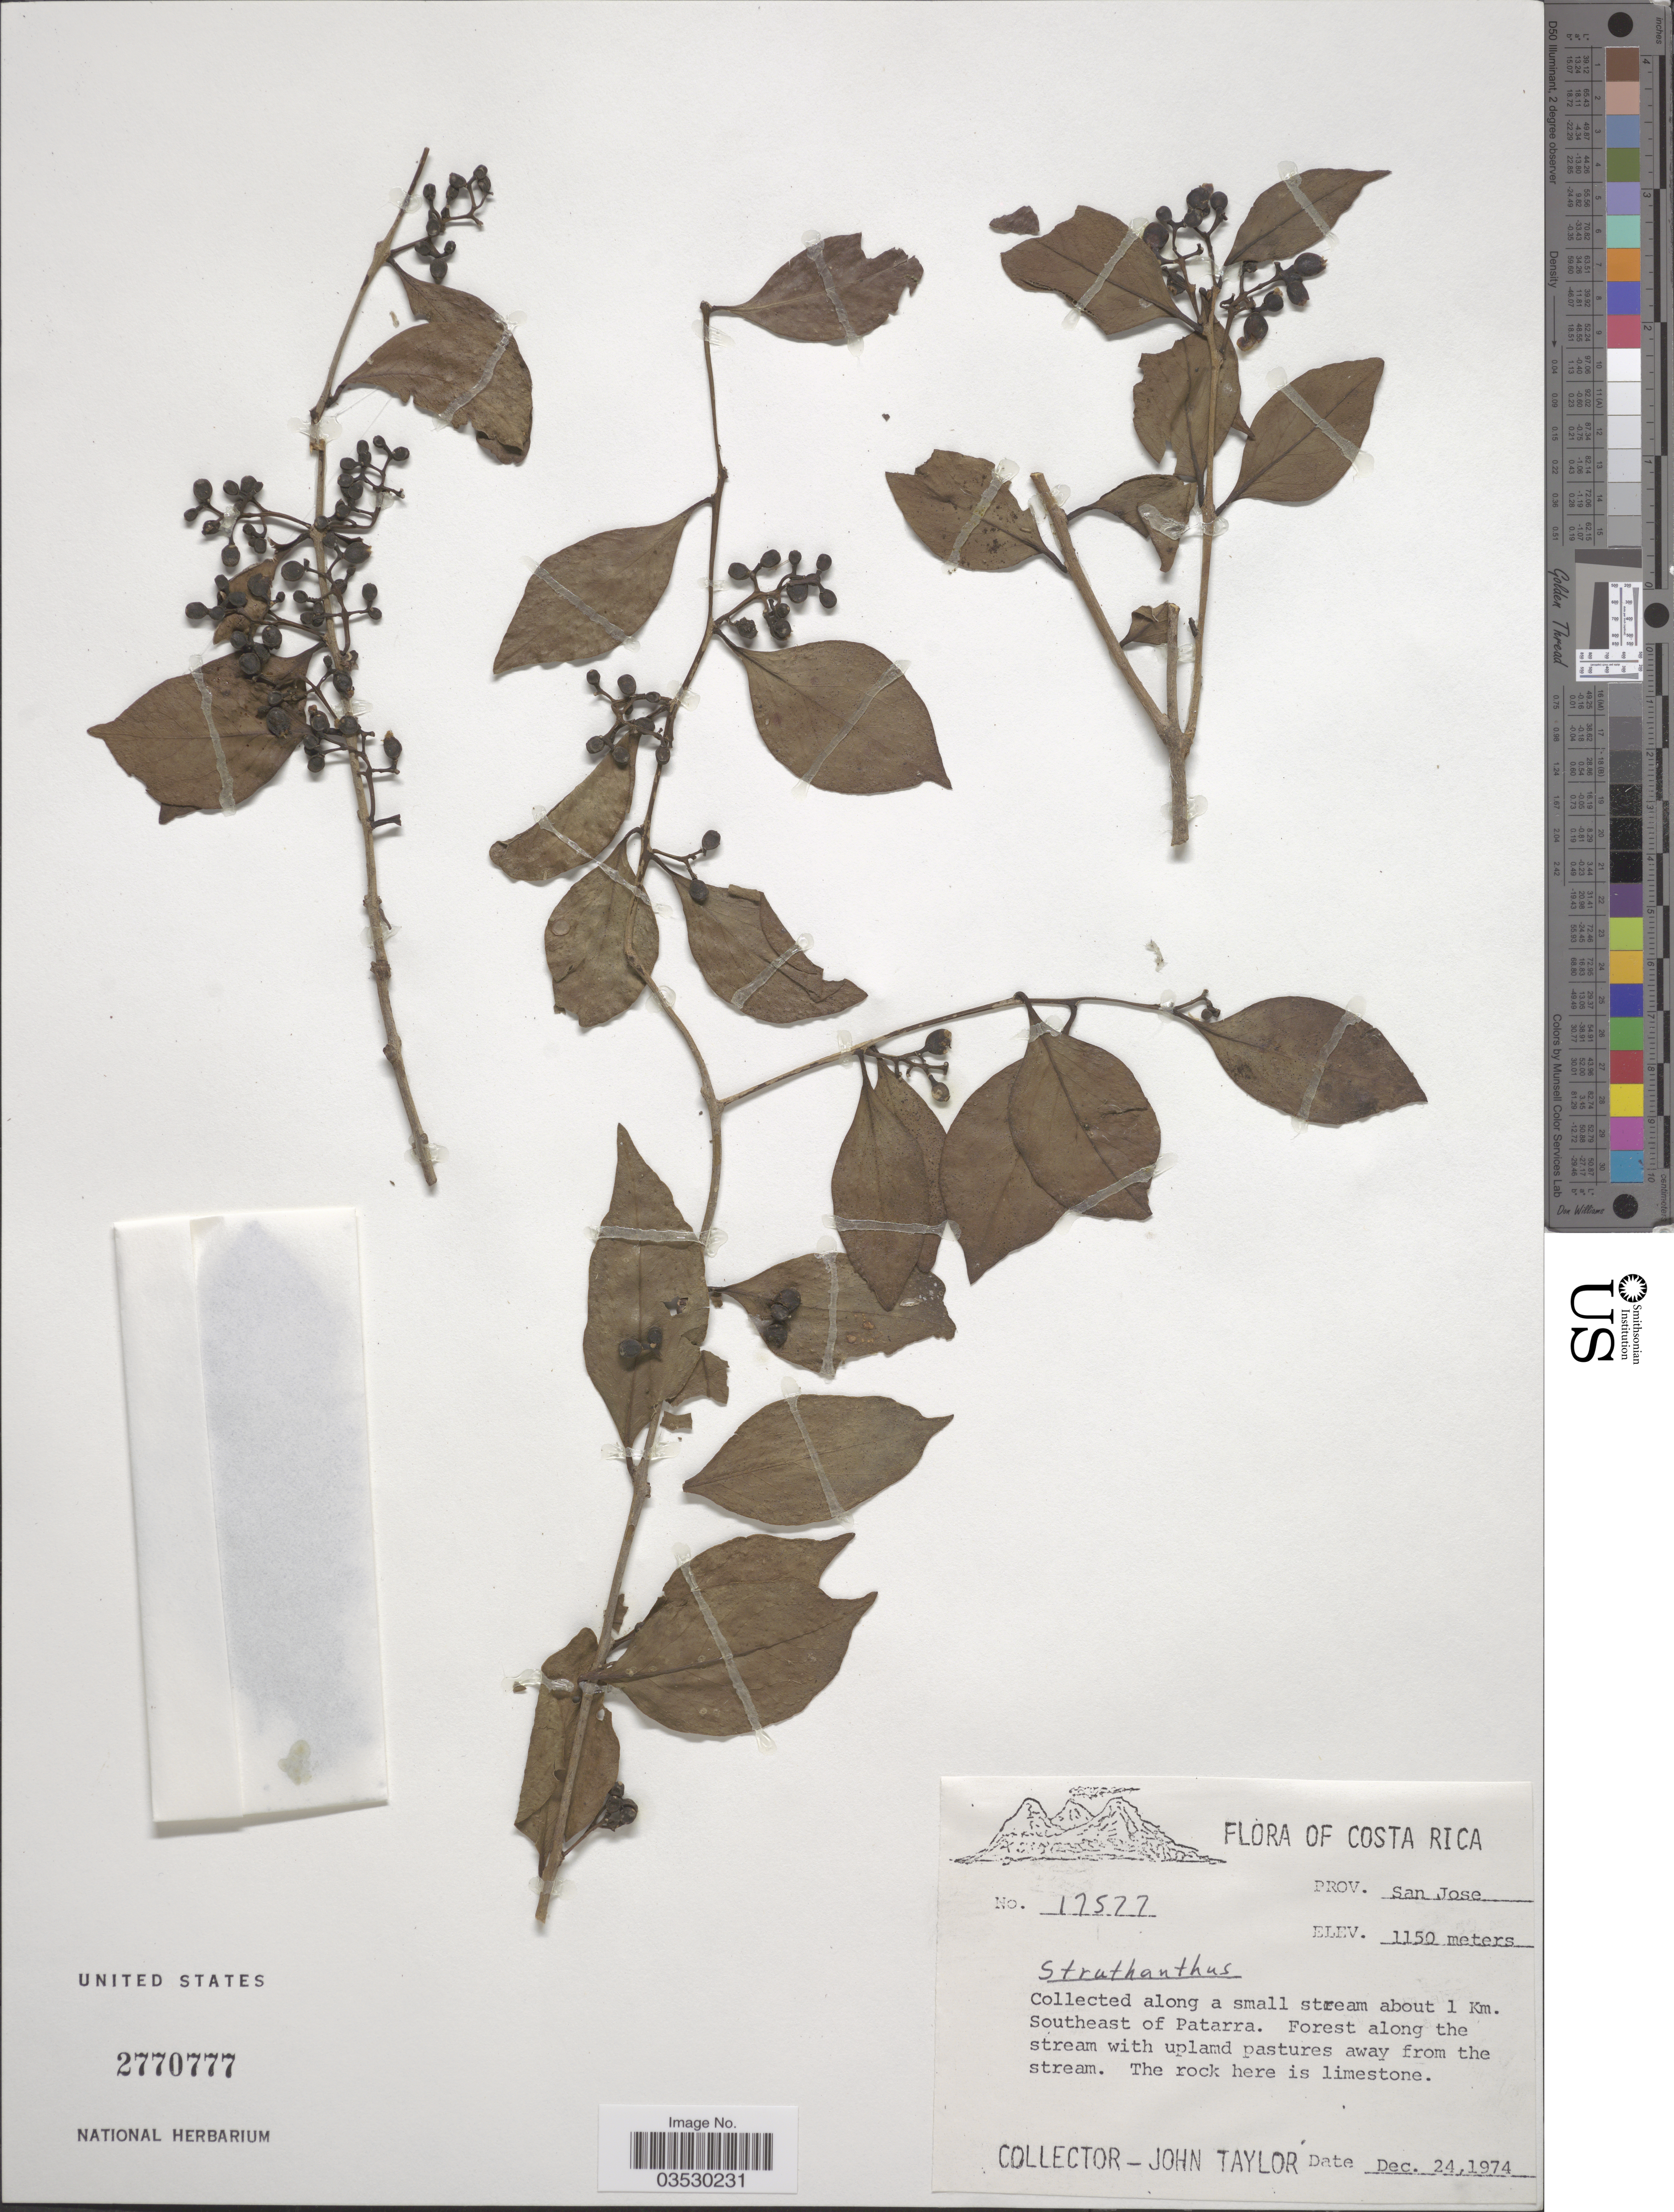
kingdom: Plantae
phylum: Tracheophyta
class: Magnoliopsida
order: Santalales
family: Loranthaceae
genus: Struthanthus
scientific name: Struthanthus sp.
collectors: J. Taylor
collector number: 17577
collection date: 1974-12-24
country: Costa Rica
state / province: San José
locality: Along a small stream about 1 Km. Southeast of Patarra.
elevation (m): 1150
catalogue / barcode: US 2770777